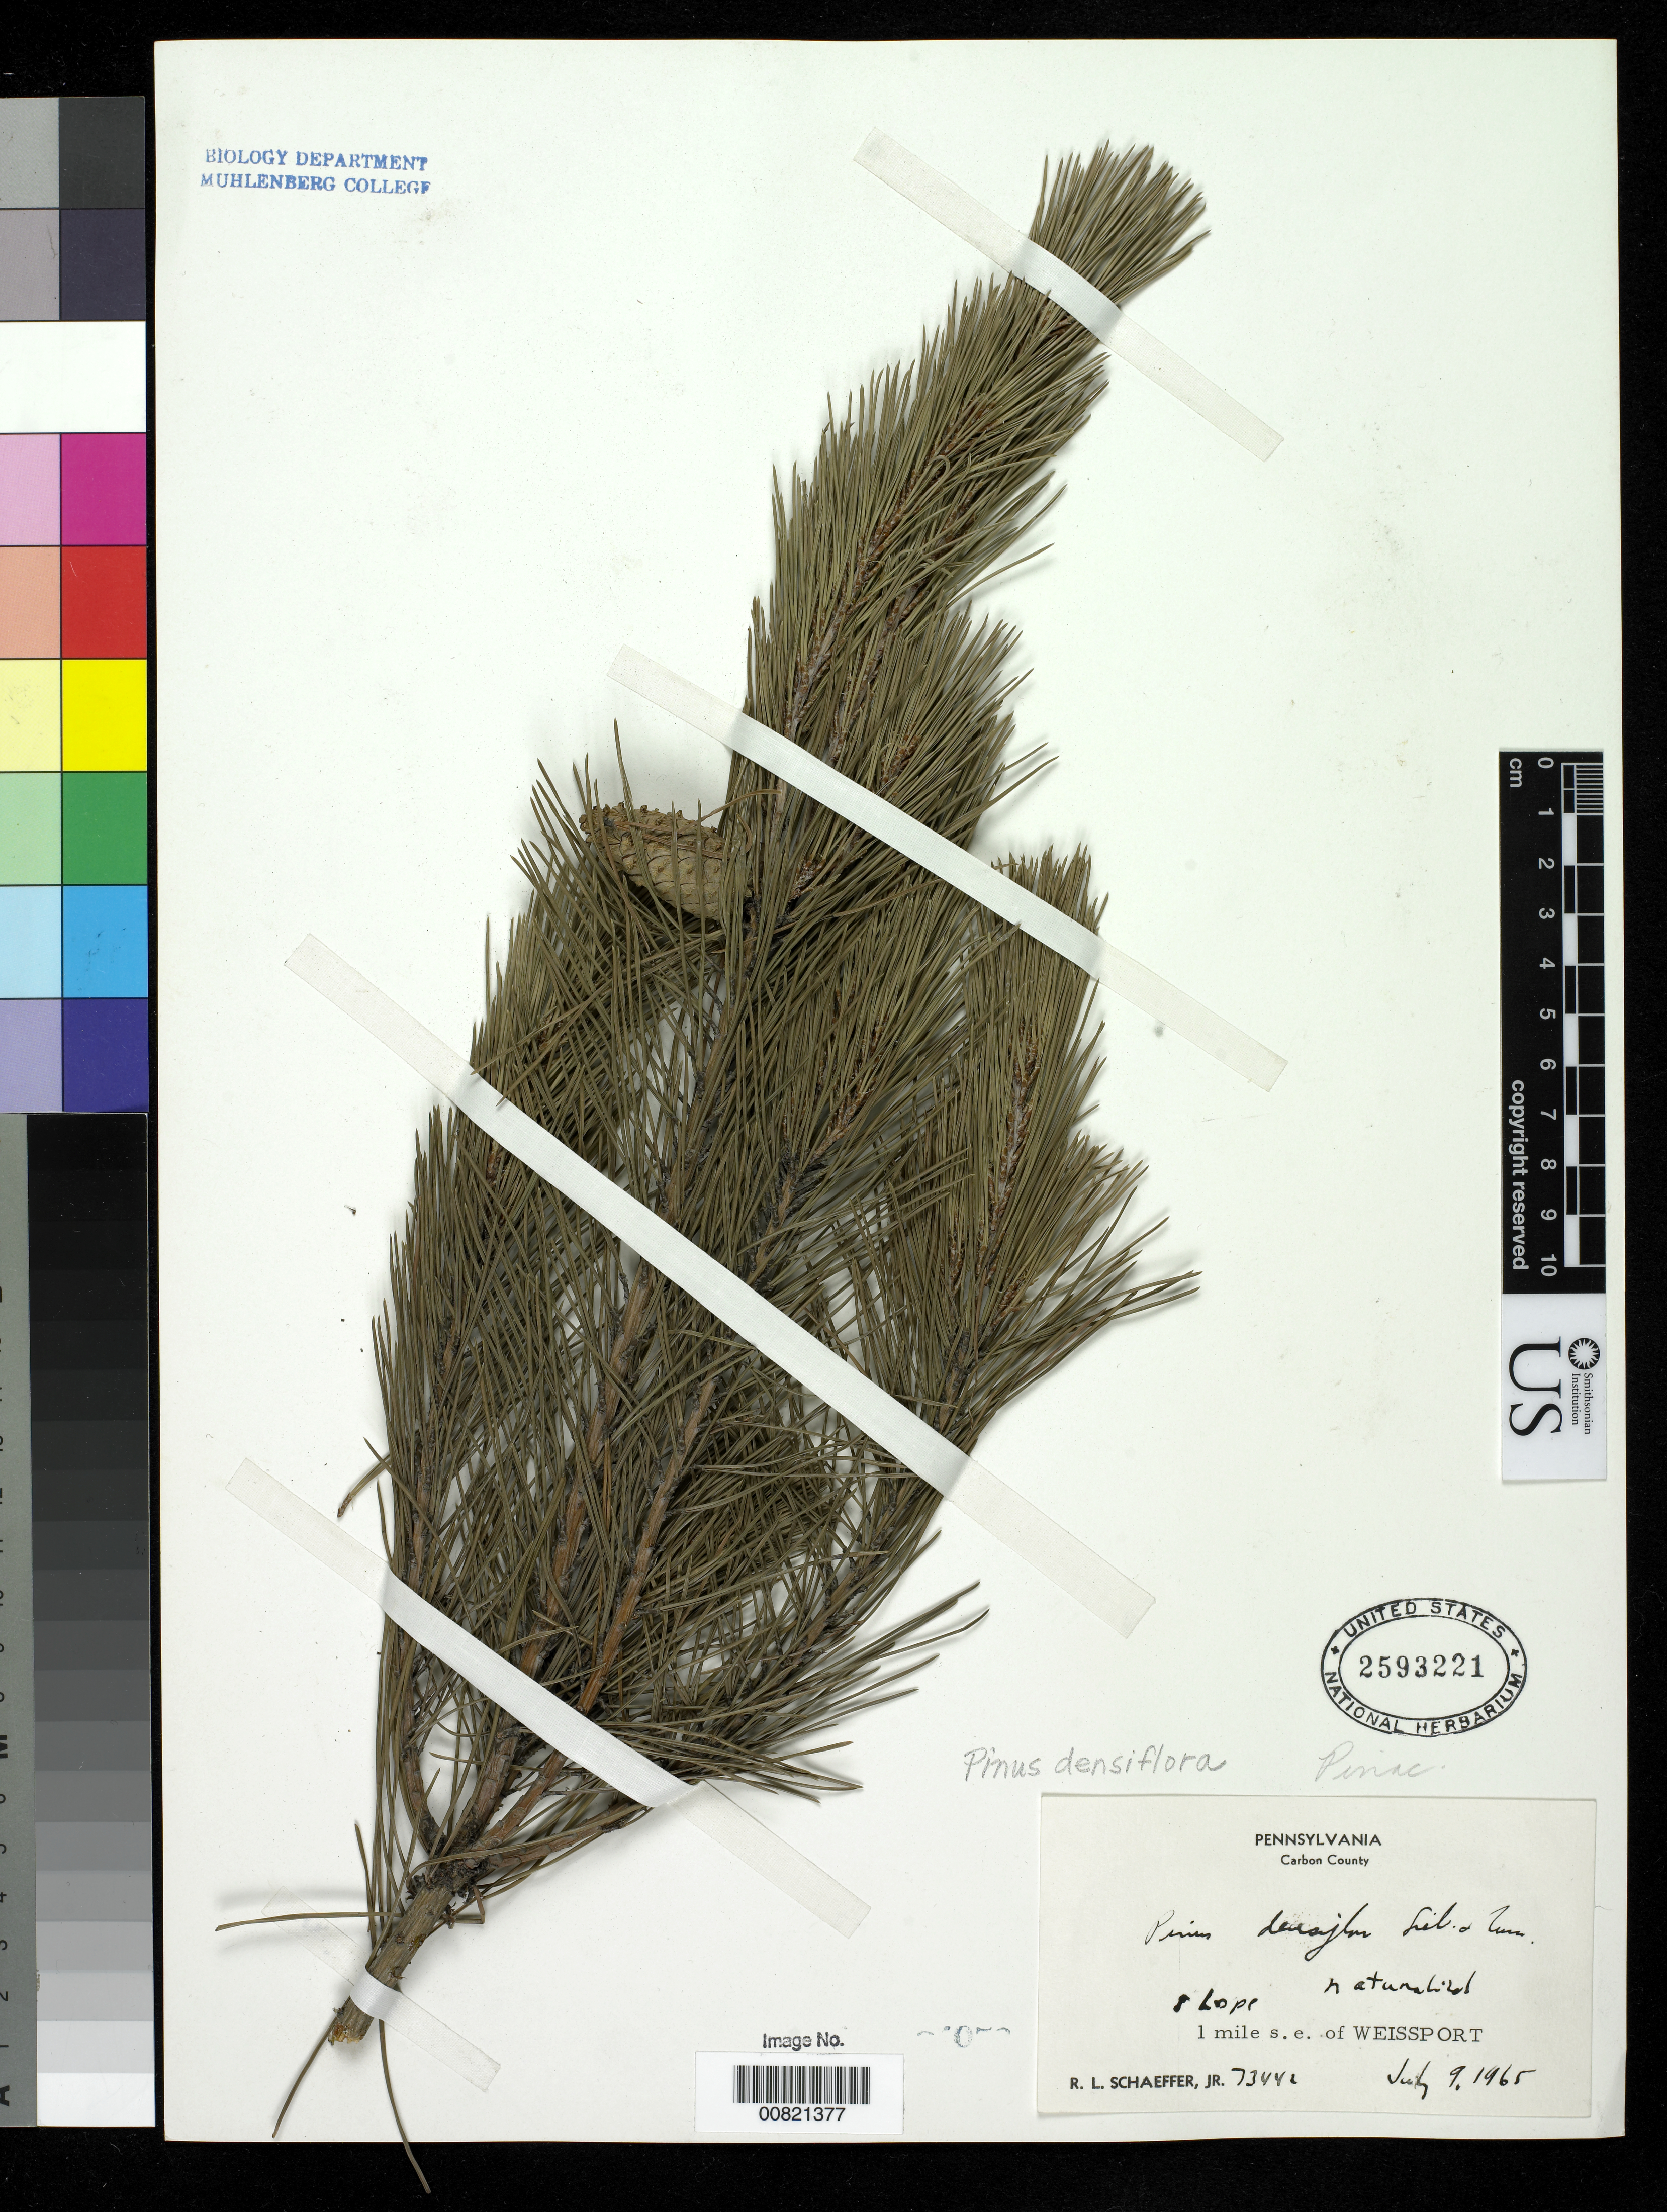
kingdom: Plantae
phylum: Tracheophyta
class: Pinopsida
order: Pinales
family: Pinaceae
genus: Pinus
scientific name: Pinus densiflora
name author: Siebold & Zucc.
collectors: R. Schaeffer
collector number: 73442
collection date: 1965-07-09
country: United States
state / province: Pennsylvania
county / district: Carbon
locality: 1 mile s.e. of Weissport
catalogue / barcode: US 2593221